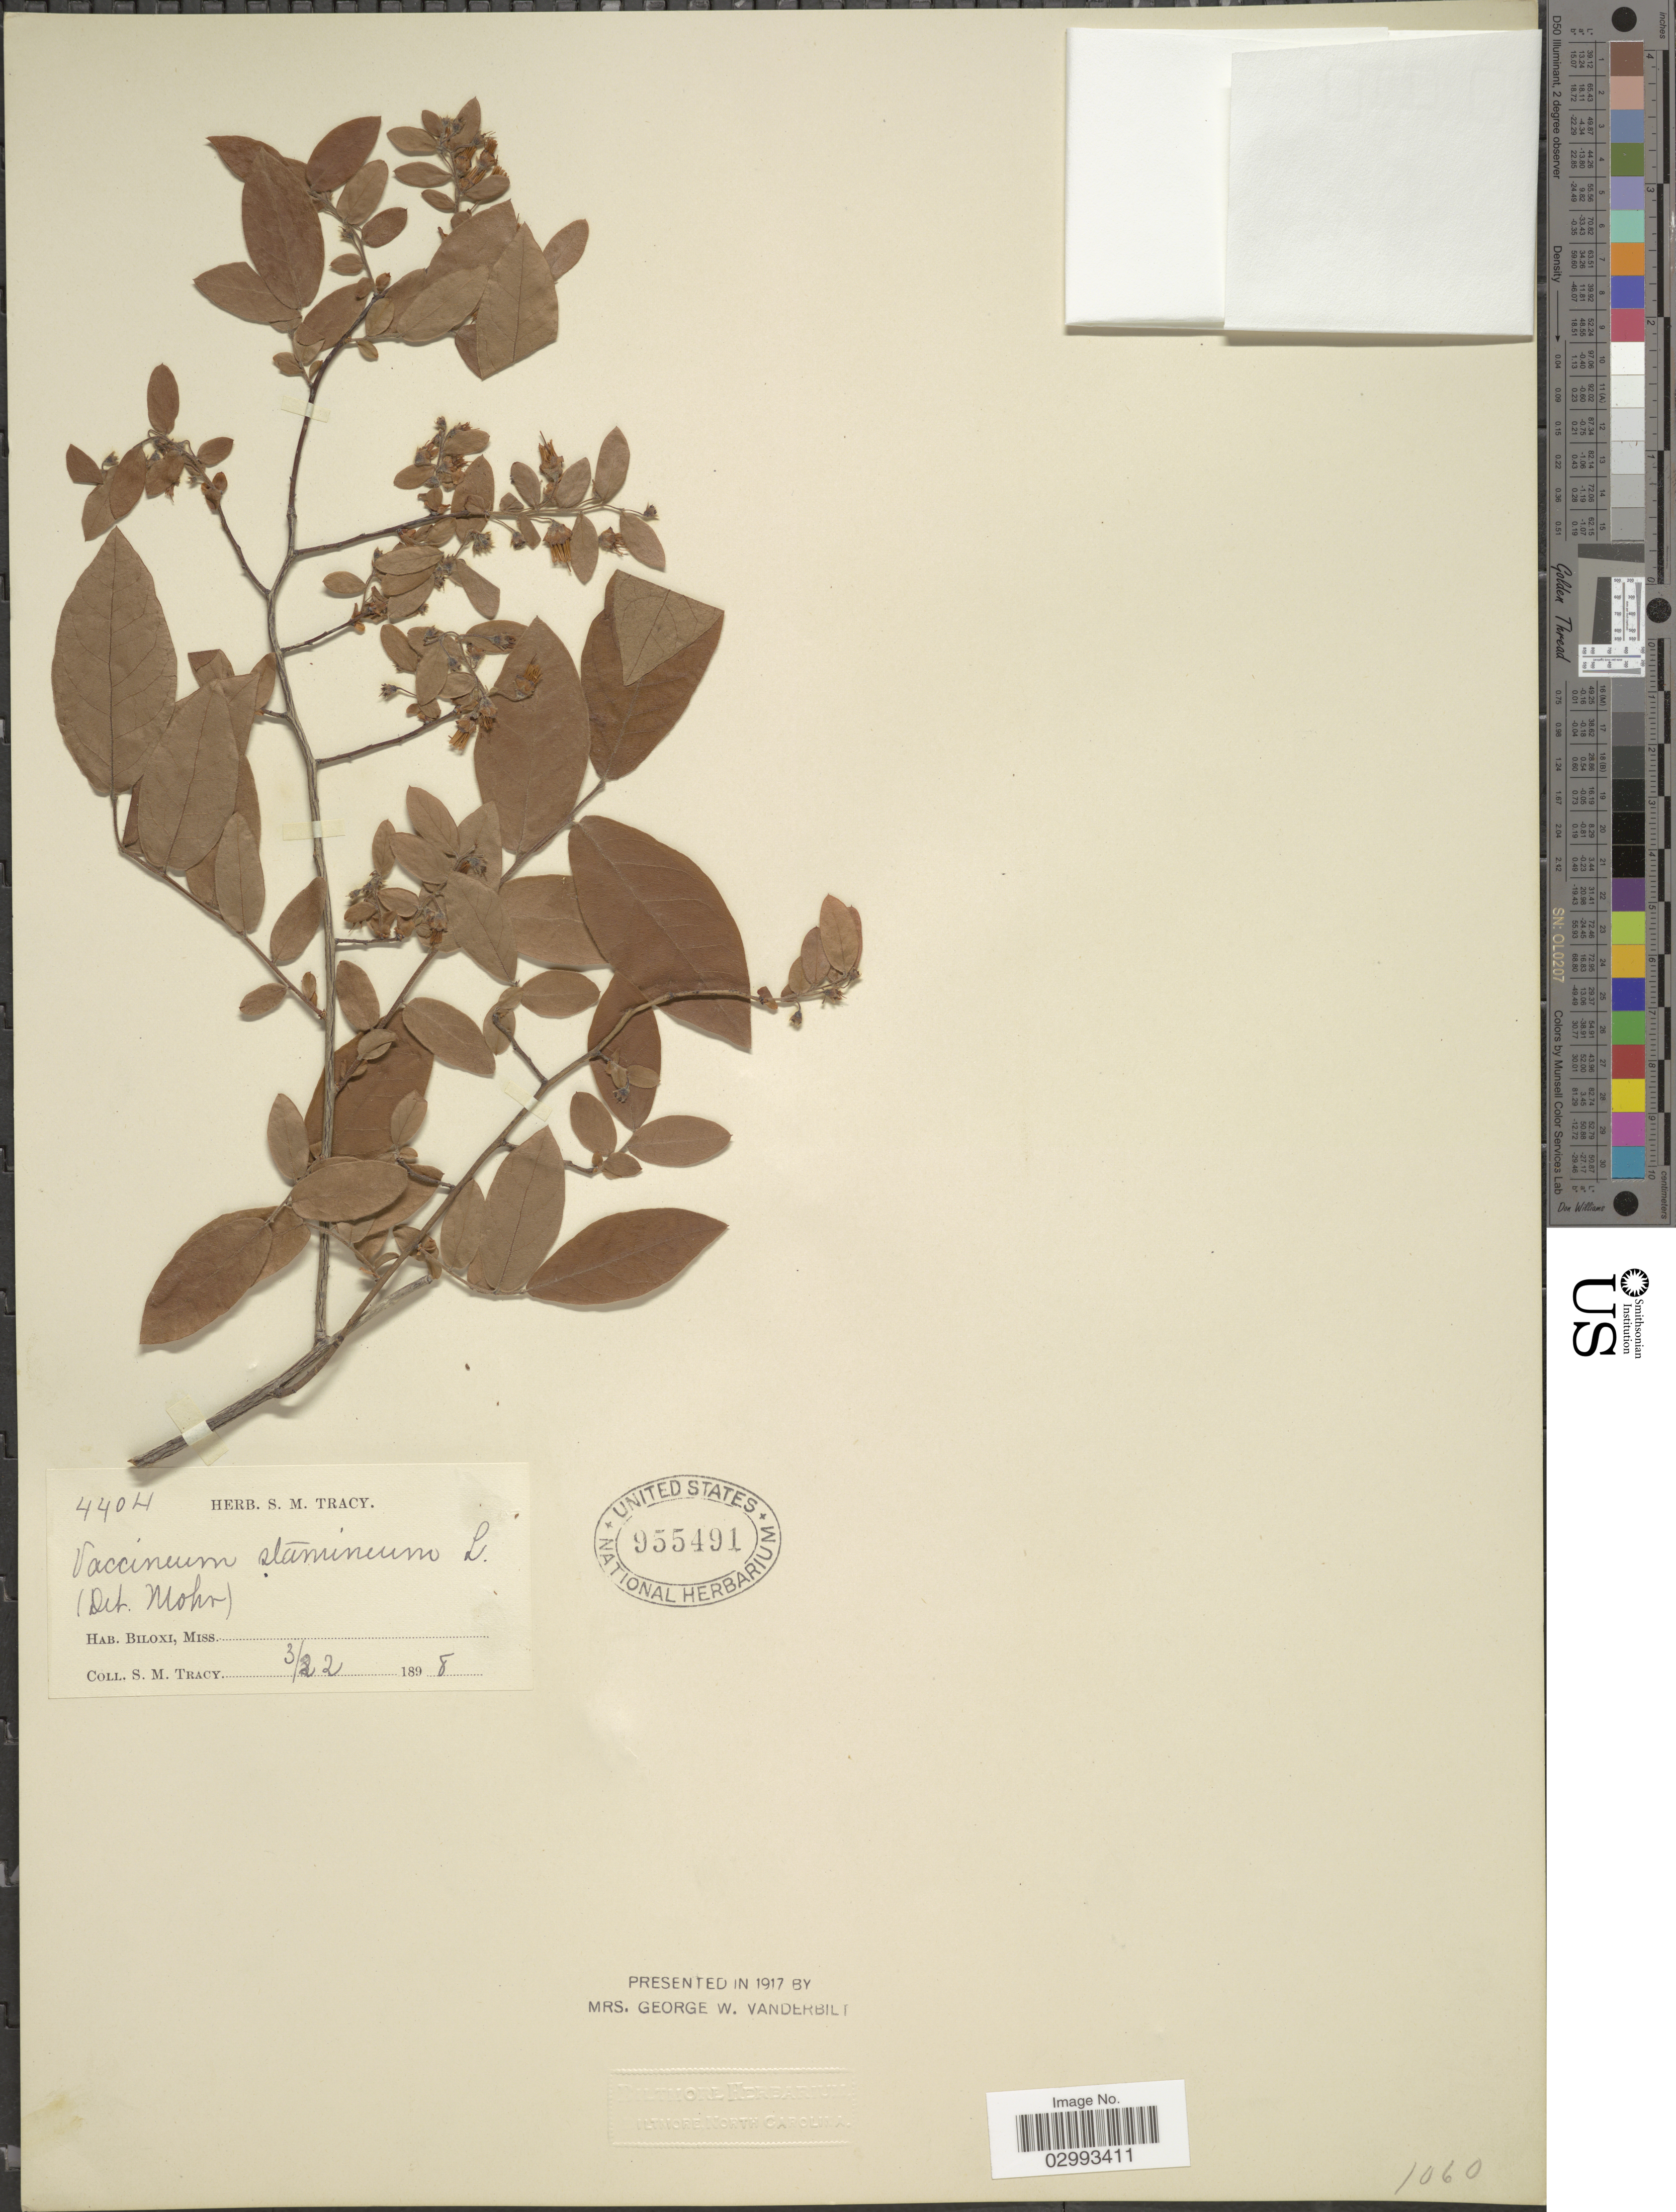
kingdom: Plantae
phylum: Tracheophyta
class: Magnoliopsida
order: Ericales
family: Ericaceae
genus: Polycodium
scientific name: Polycodium stamineum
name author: (L.) Greene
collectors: S. M. Tracy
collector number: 4404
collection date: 1898-03-22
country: United States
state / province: Mississippi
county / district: Harrison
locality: Biloxi.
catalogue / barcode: US 955491